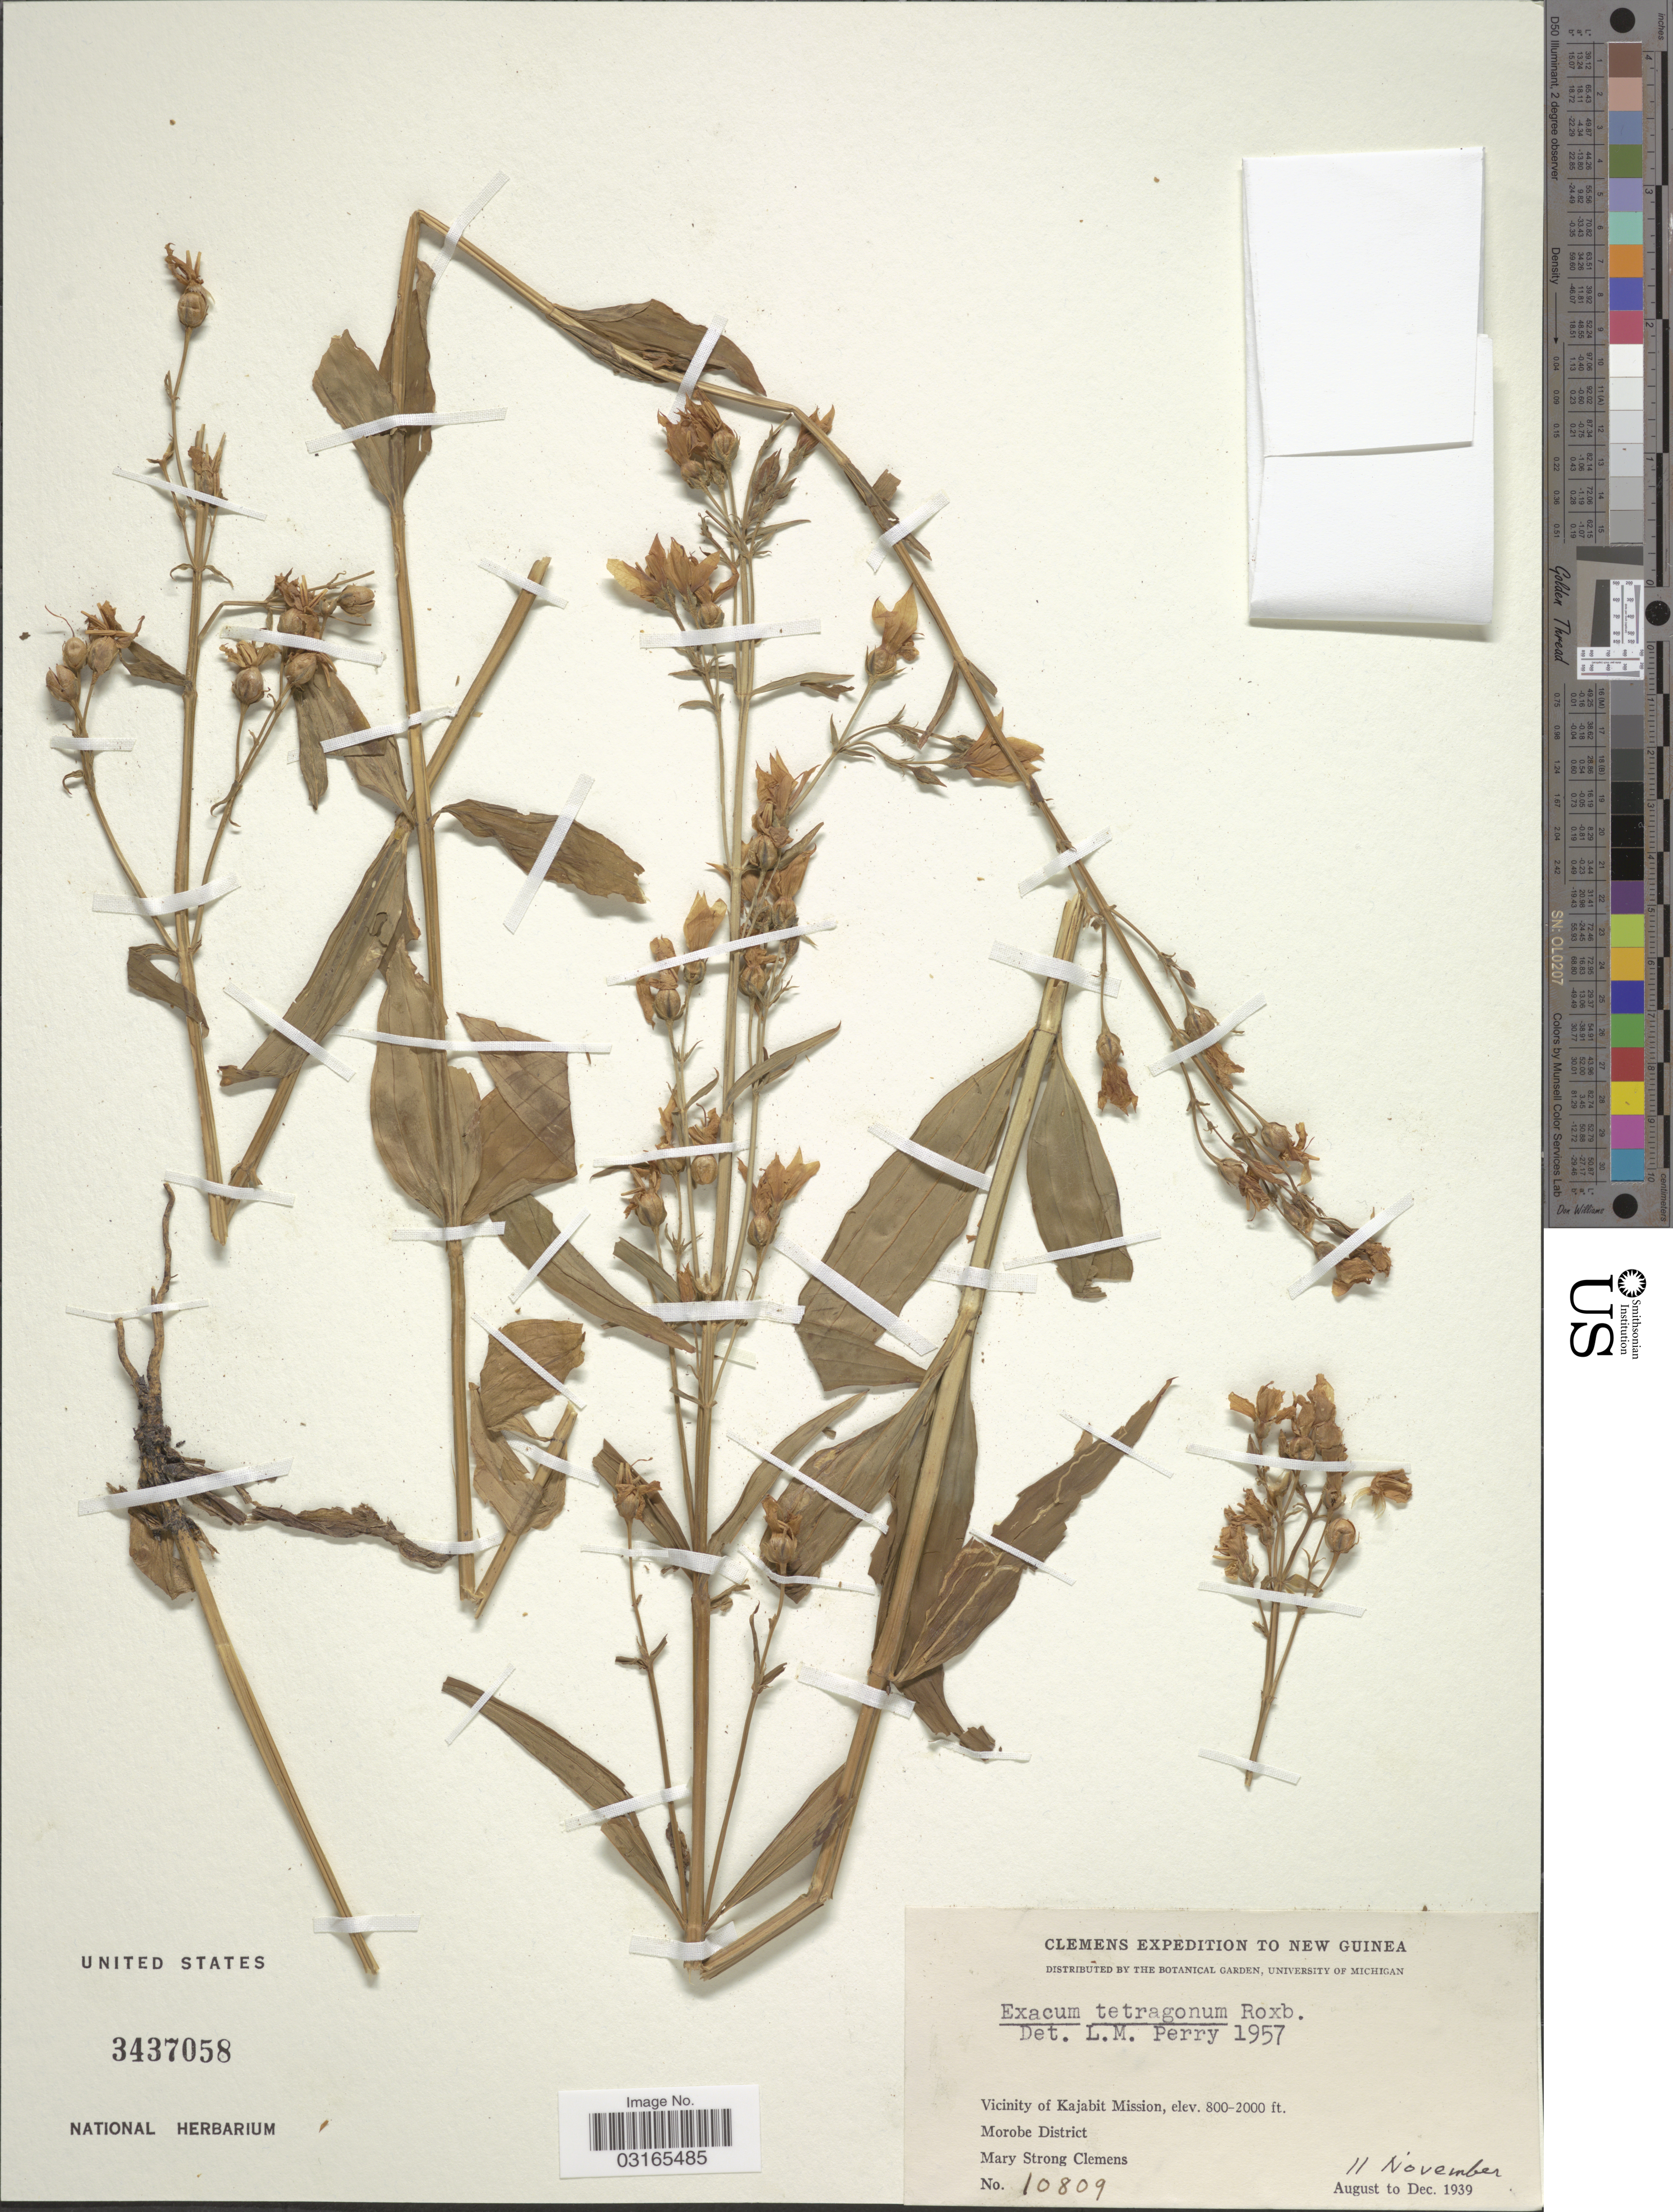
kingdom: Plantae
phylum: Tracheophyta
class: Magnoliopsida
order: Gentianales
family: Gentianaceae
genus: Exacum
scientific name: Exacum tetragonum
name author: Roxb.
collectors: M. S. Clemens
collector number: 10809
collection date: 1939-11-11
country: Papua New Guinea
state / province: Morobe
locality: New Guinea. Vicinity of Kajabit Mission. Morobe District.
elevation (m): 244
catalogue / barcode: US 3437058